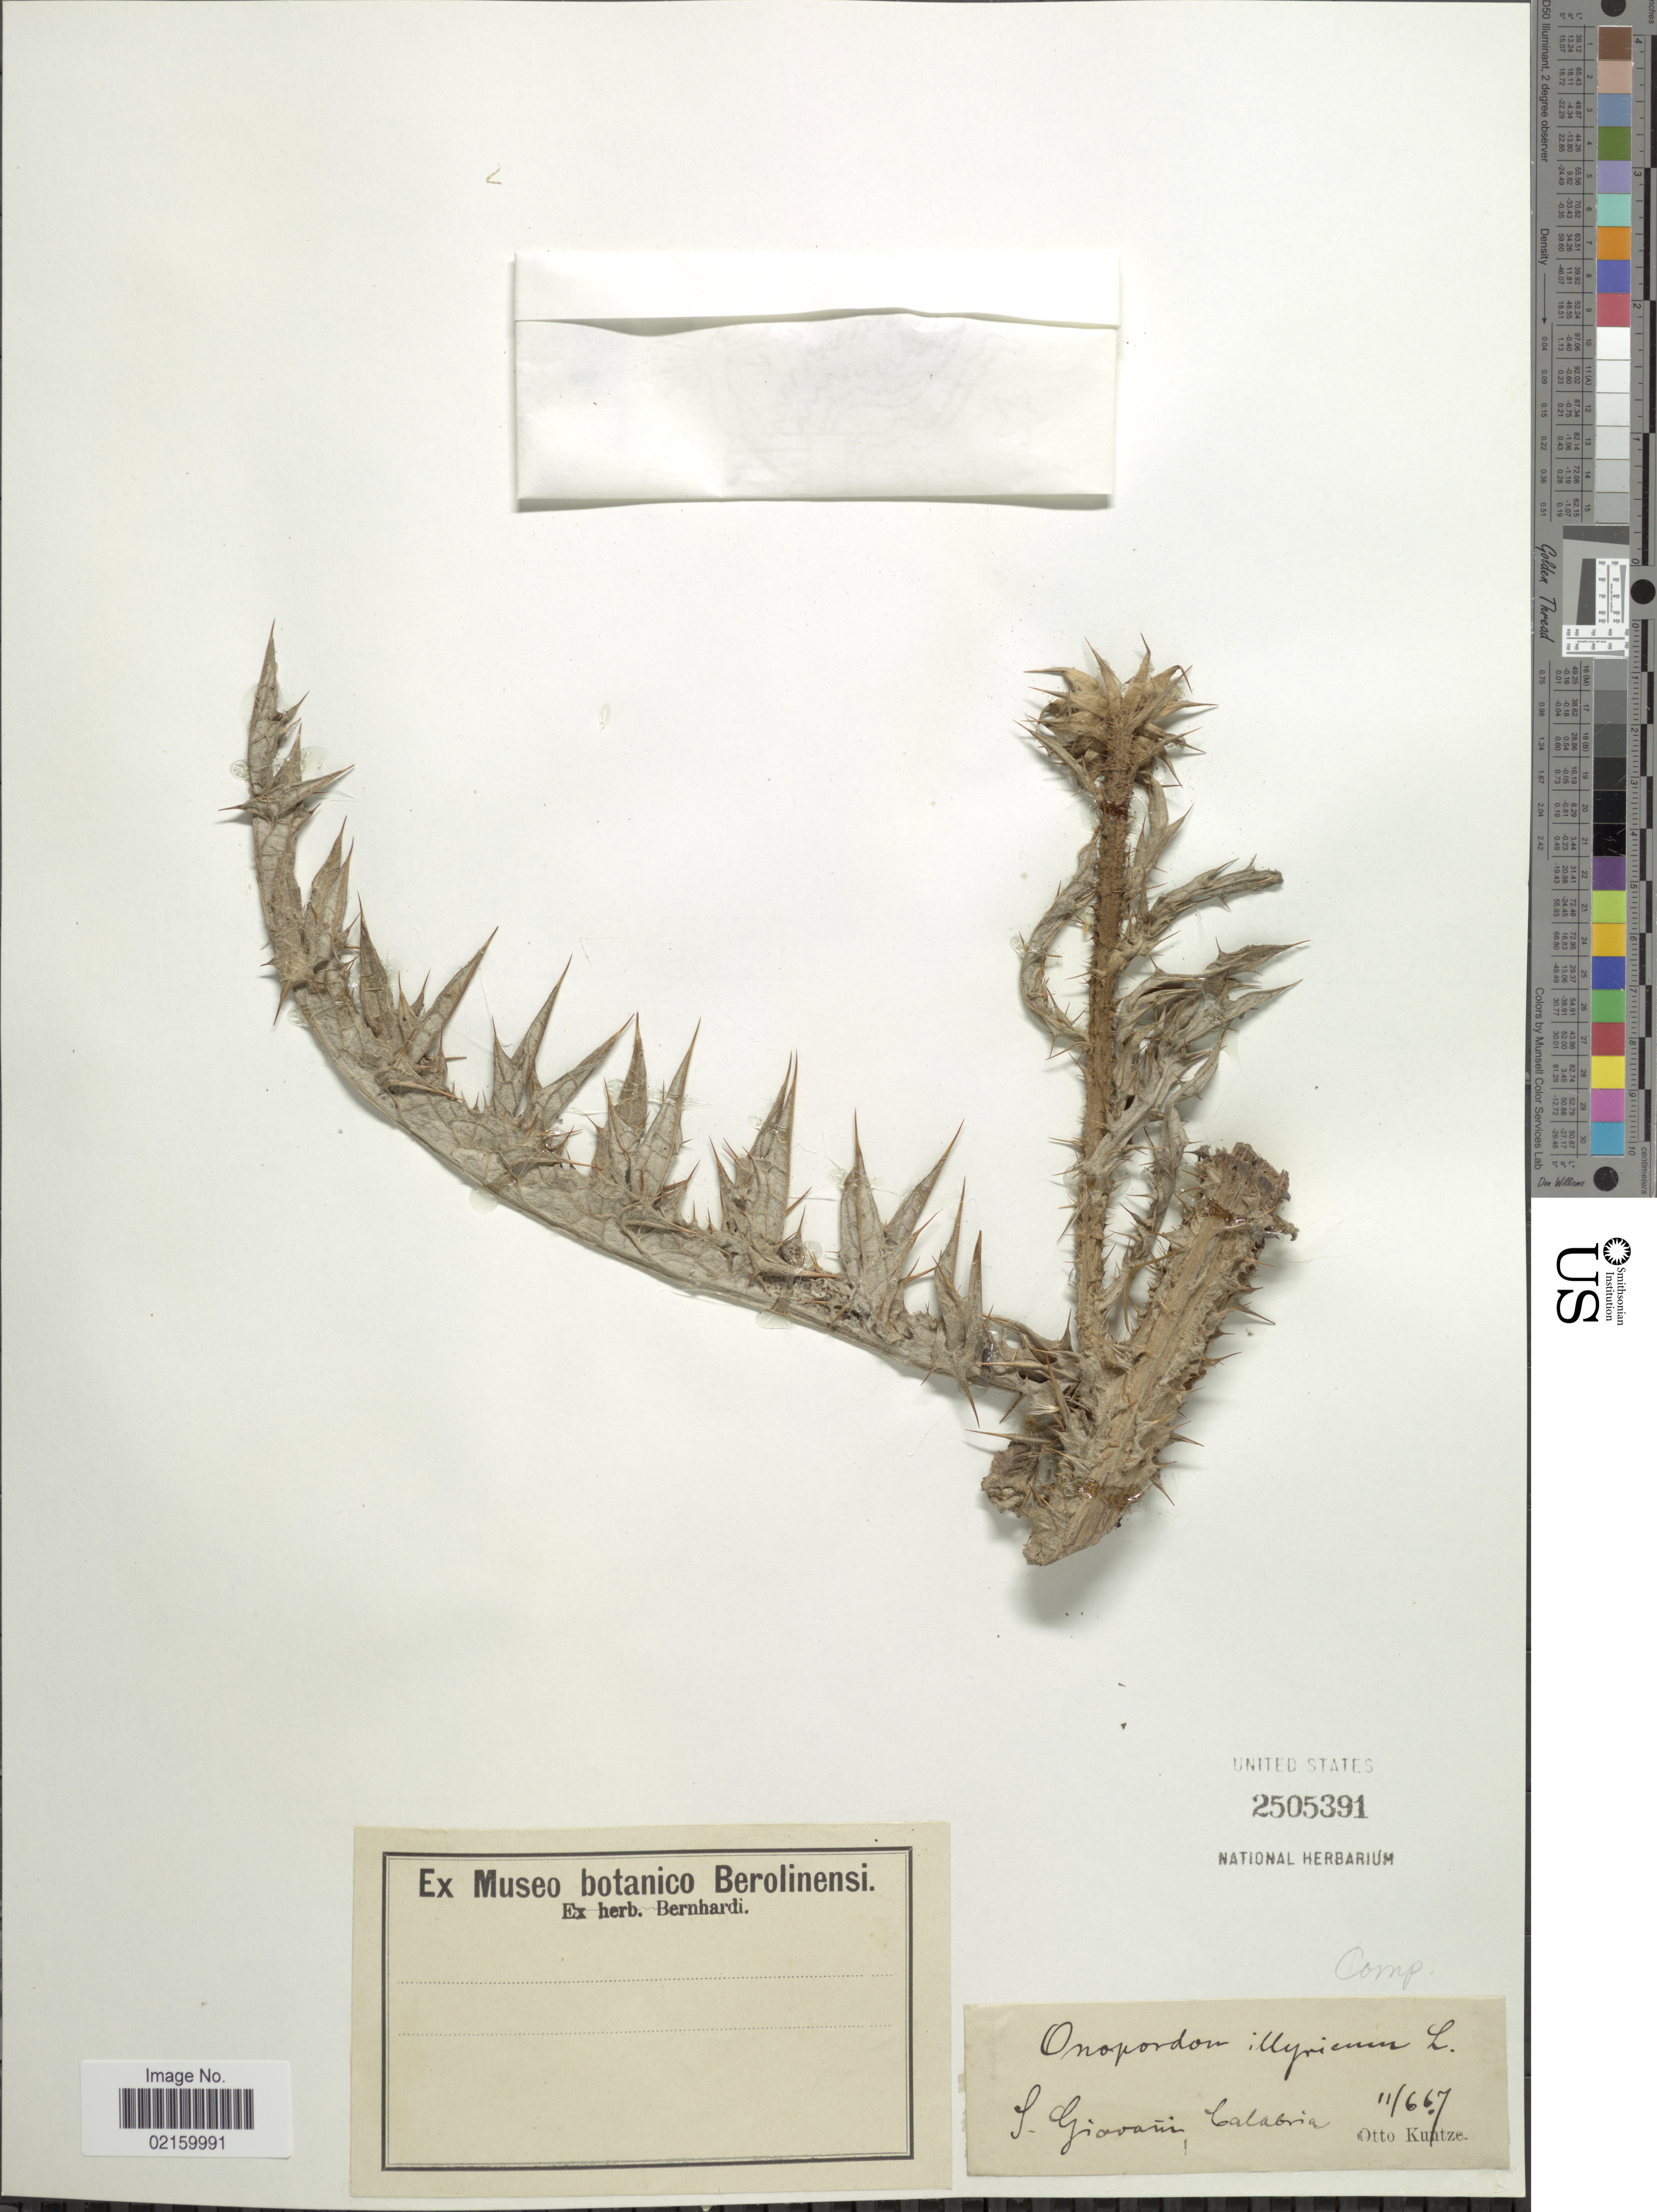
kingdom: Plantae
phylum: Tracheophyta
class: Magnoliopsida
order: Asterales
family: Asteraceae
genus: Onopordum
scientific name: Onopordum illyricum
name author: L.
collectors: C.E.O. Kuntze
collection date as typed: Transcribed d/m/y: 11/6/67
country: Italy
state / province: Calabria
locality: S. Giovani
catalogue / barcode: US 2505391